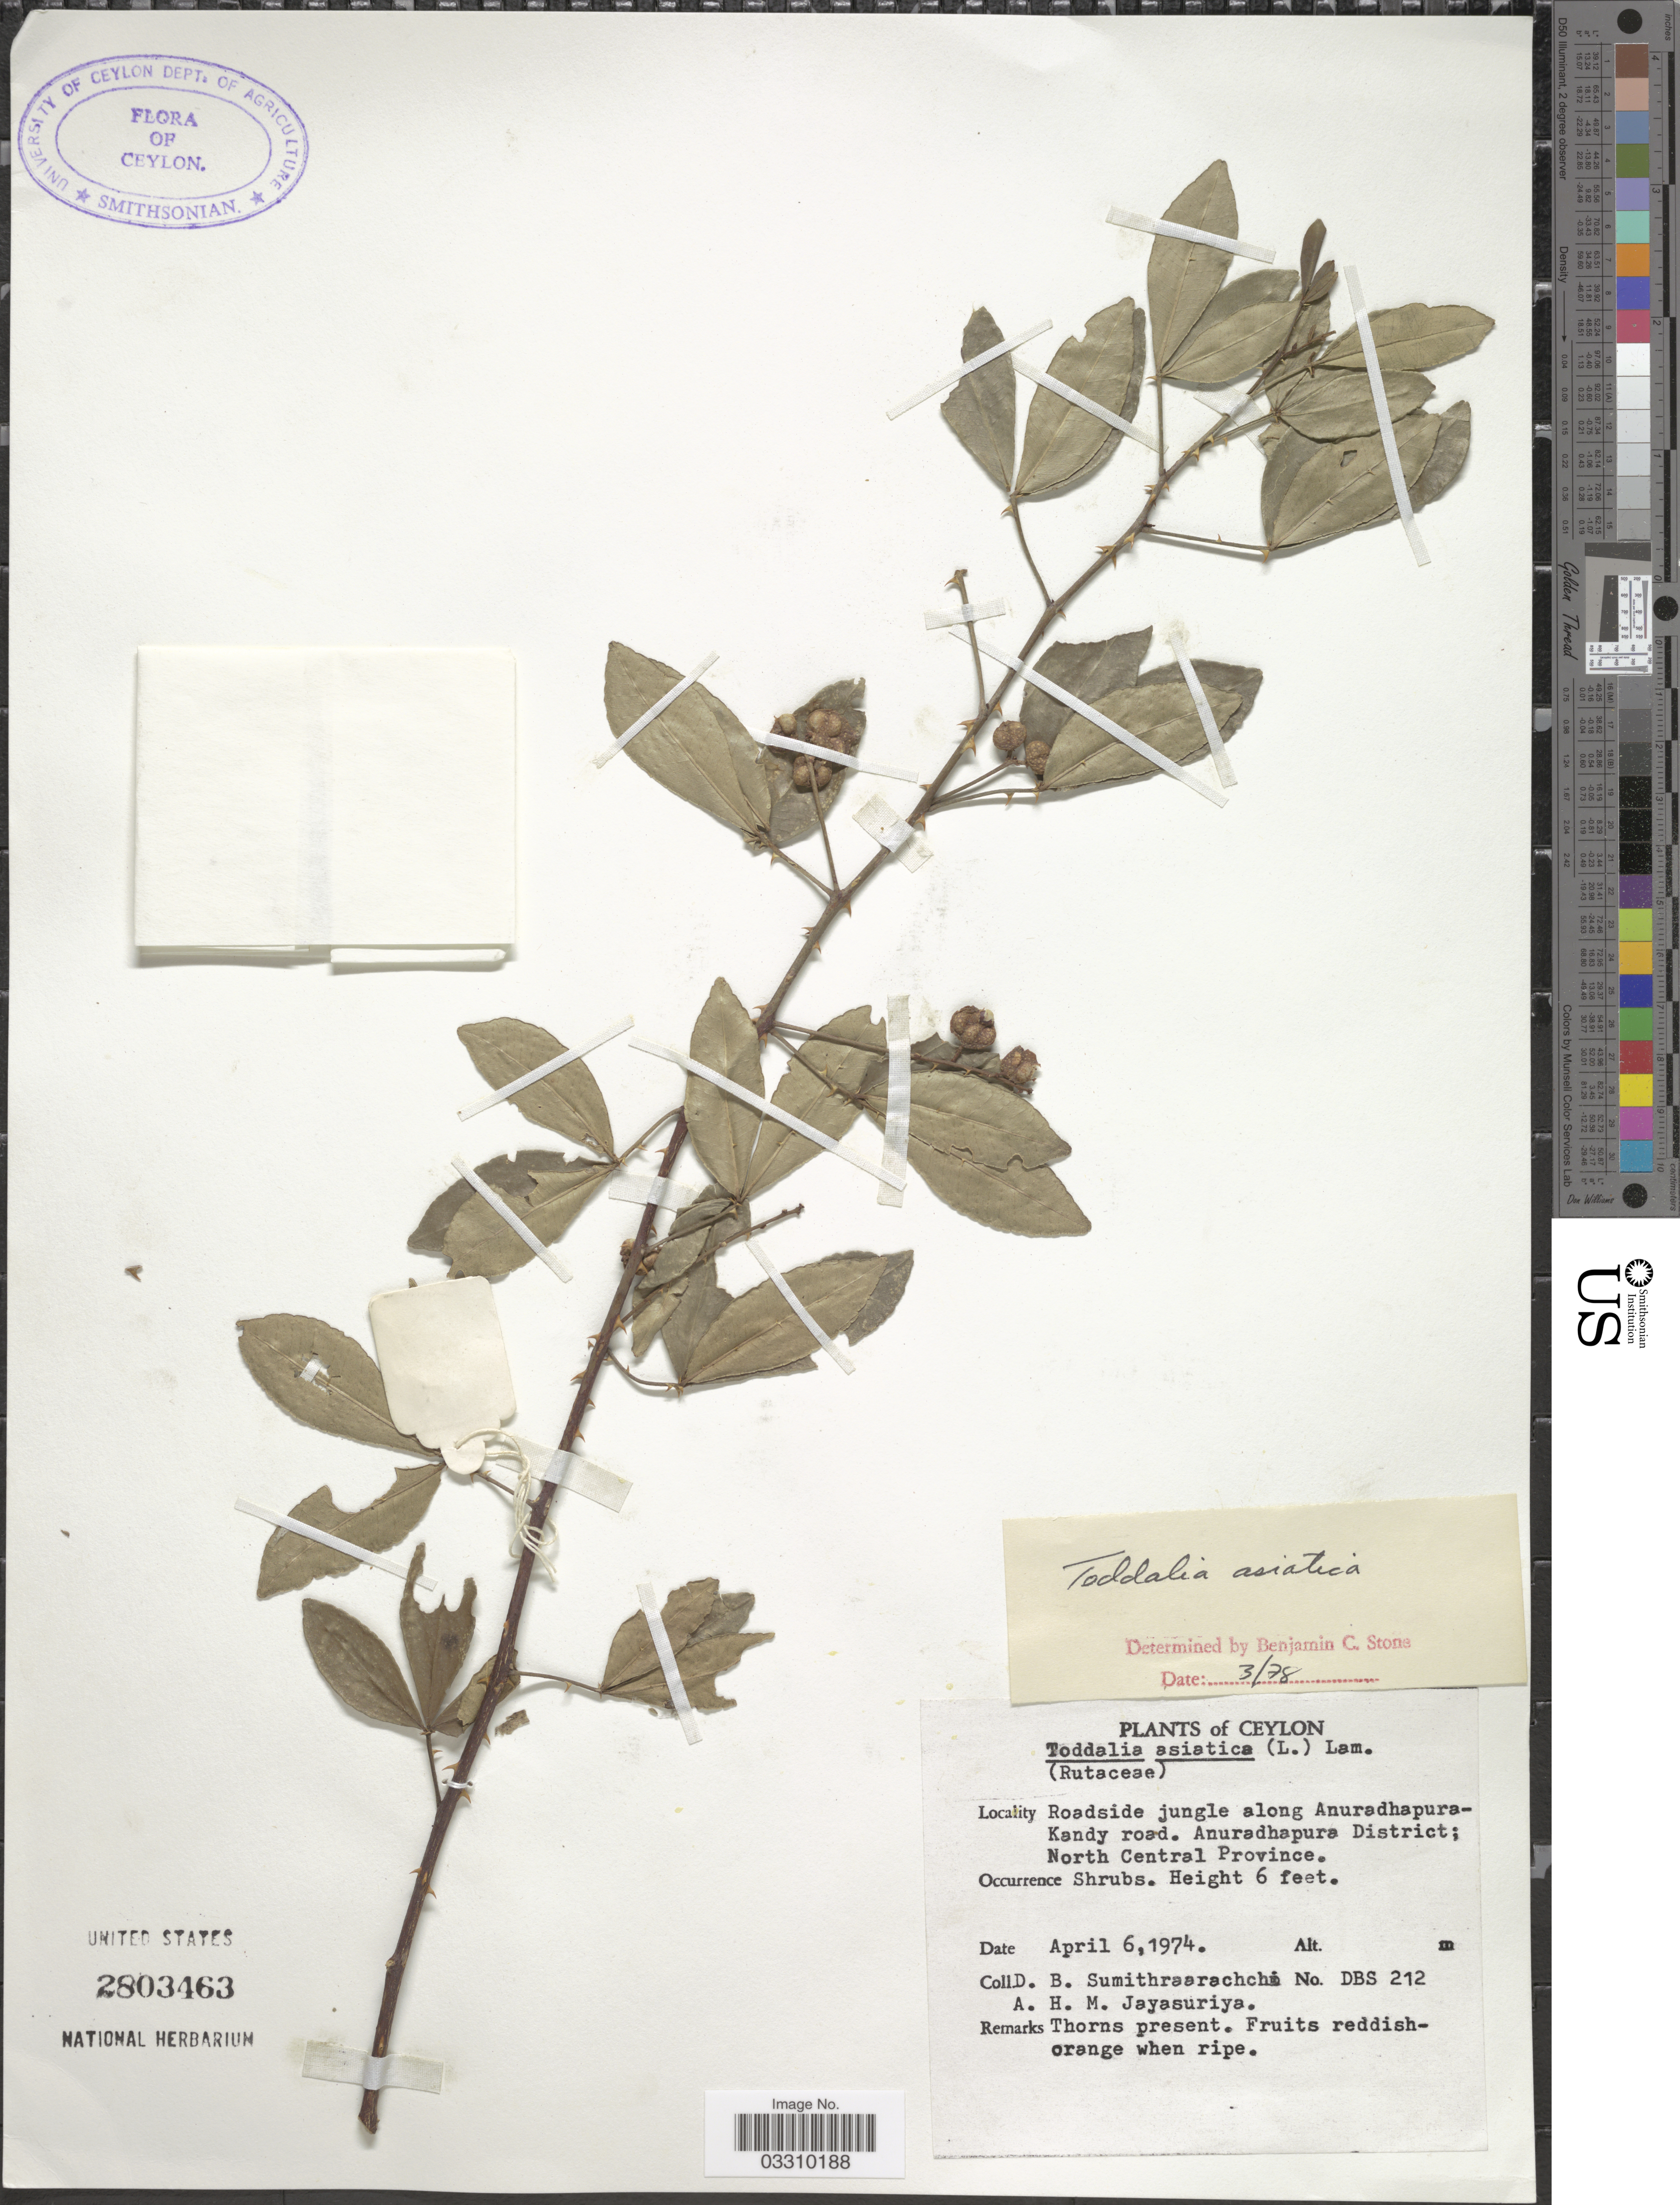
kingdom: Plantae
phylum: Tracheophyta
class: Magnoliopsida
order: Sapindales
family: Rutaceae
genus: Zanthoxylum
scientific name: Zanthoxylum asiaticum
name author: (L.) Appelhans et al.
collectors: D. B. Sumithraarachchi & A. H. Jayasuriya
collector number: DBS 212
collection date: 1974-04-06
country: Sri Lanka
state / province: North Central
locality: Ceylon. Roadside jungle along Anuradhapura-Kandy road. Anuradhapura District.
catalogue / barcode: US 2803463